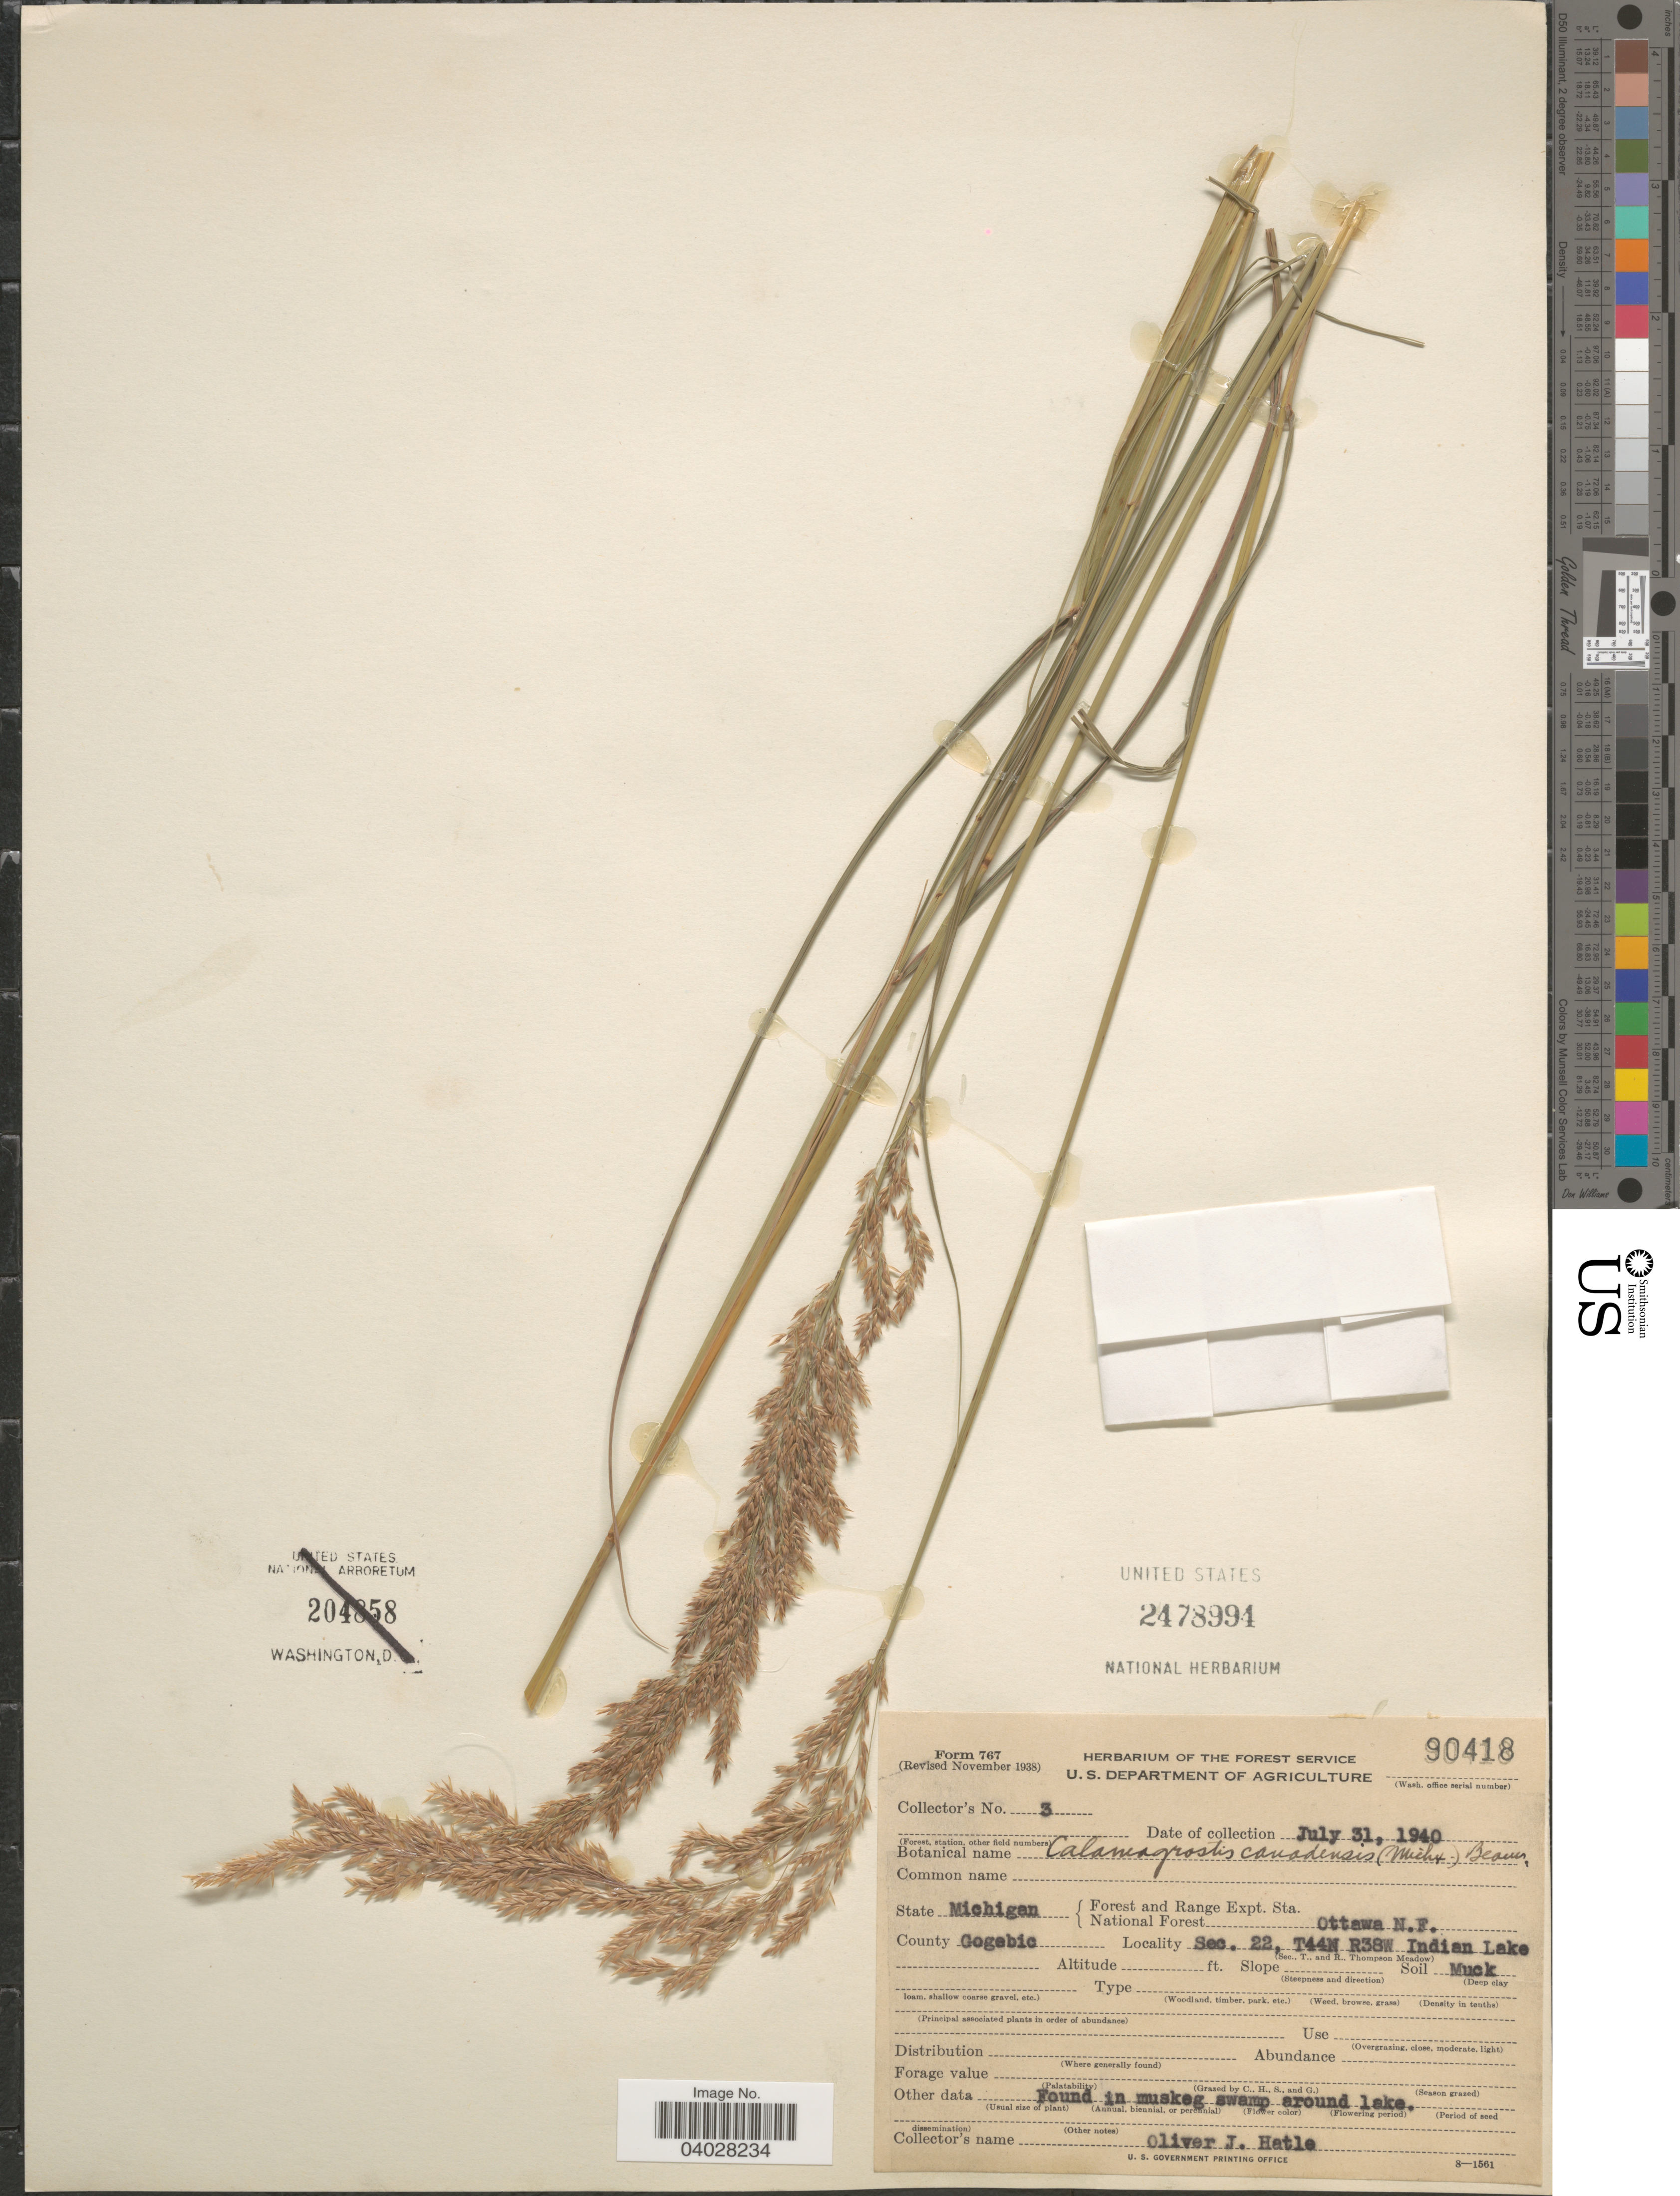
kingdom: Plantae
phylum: Tracheophyta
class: Liliopsida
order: Poales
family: Poaceae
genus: Calamagrostis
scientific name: Calamagrostis canadensis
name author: (Michx.) P. Beauv.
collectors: O. Hatle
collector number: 3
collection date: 1940-07-31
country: United States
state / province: Michigan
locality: Ottawa N.F. County Gogebic. Sec. 22, T44N R38W Indian Lake.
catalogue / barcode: US 2478994